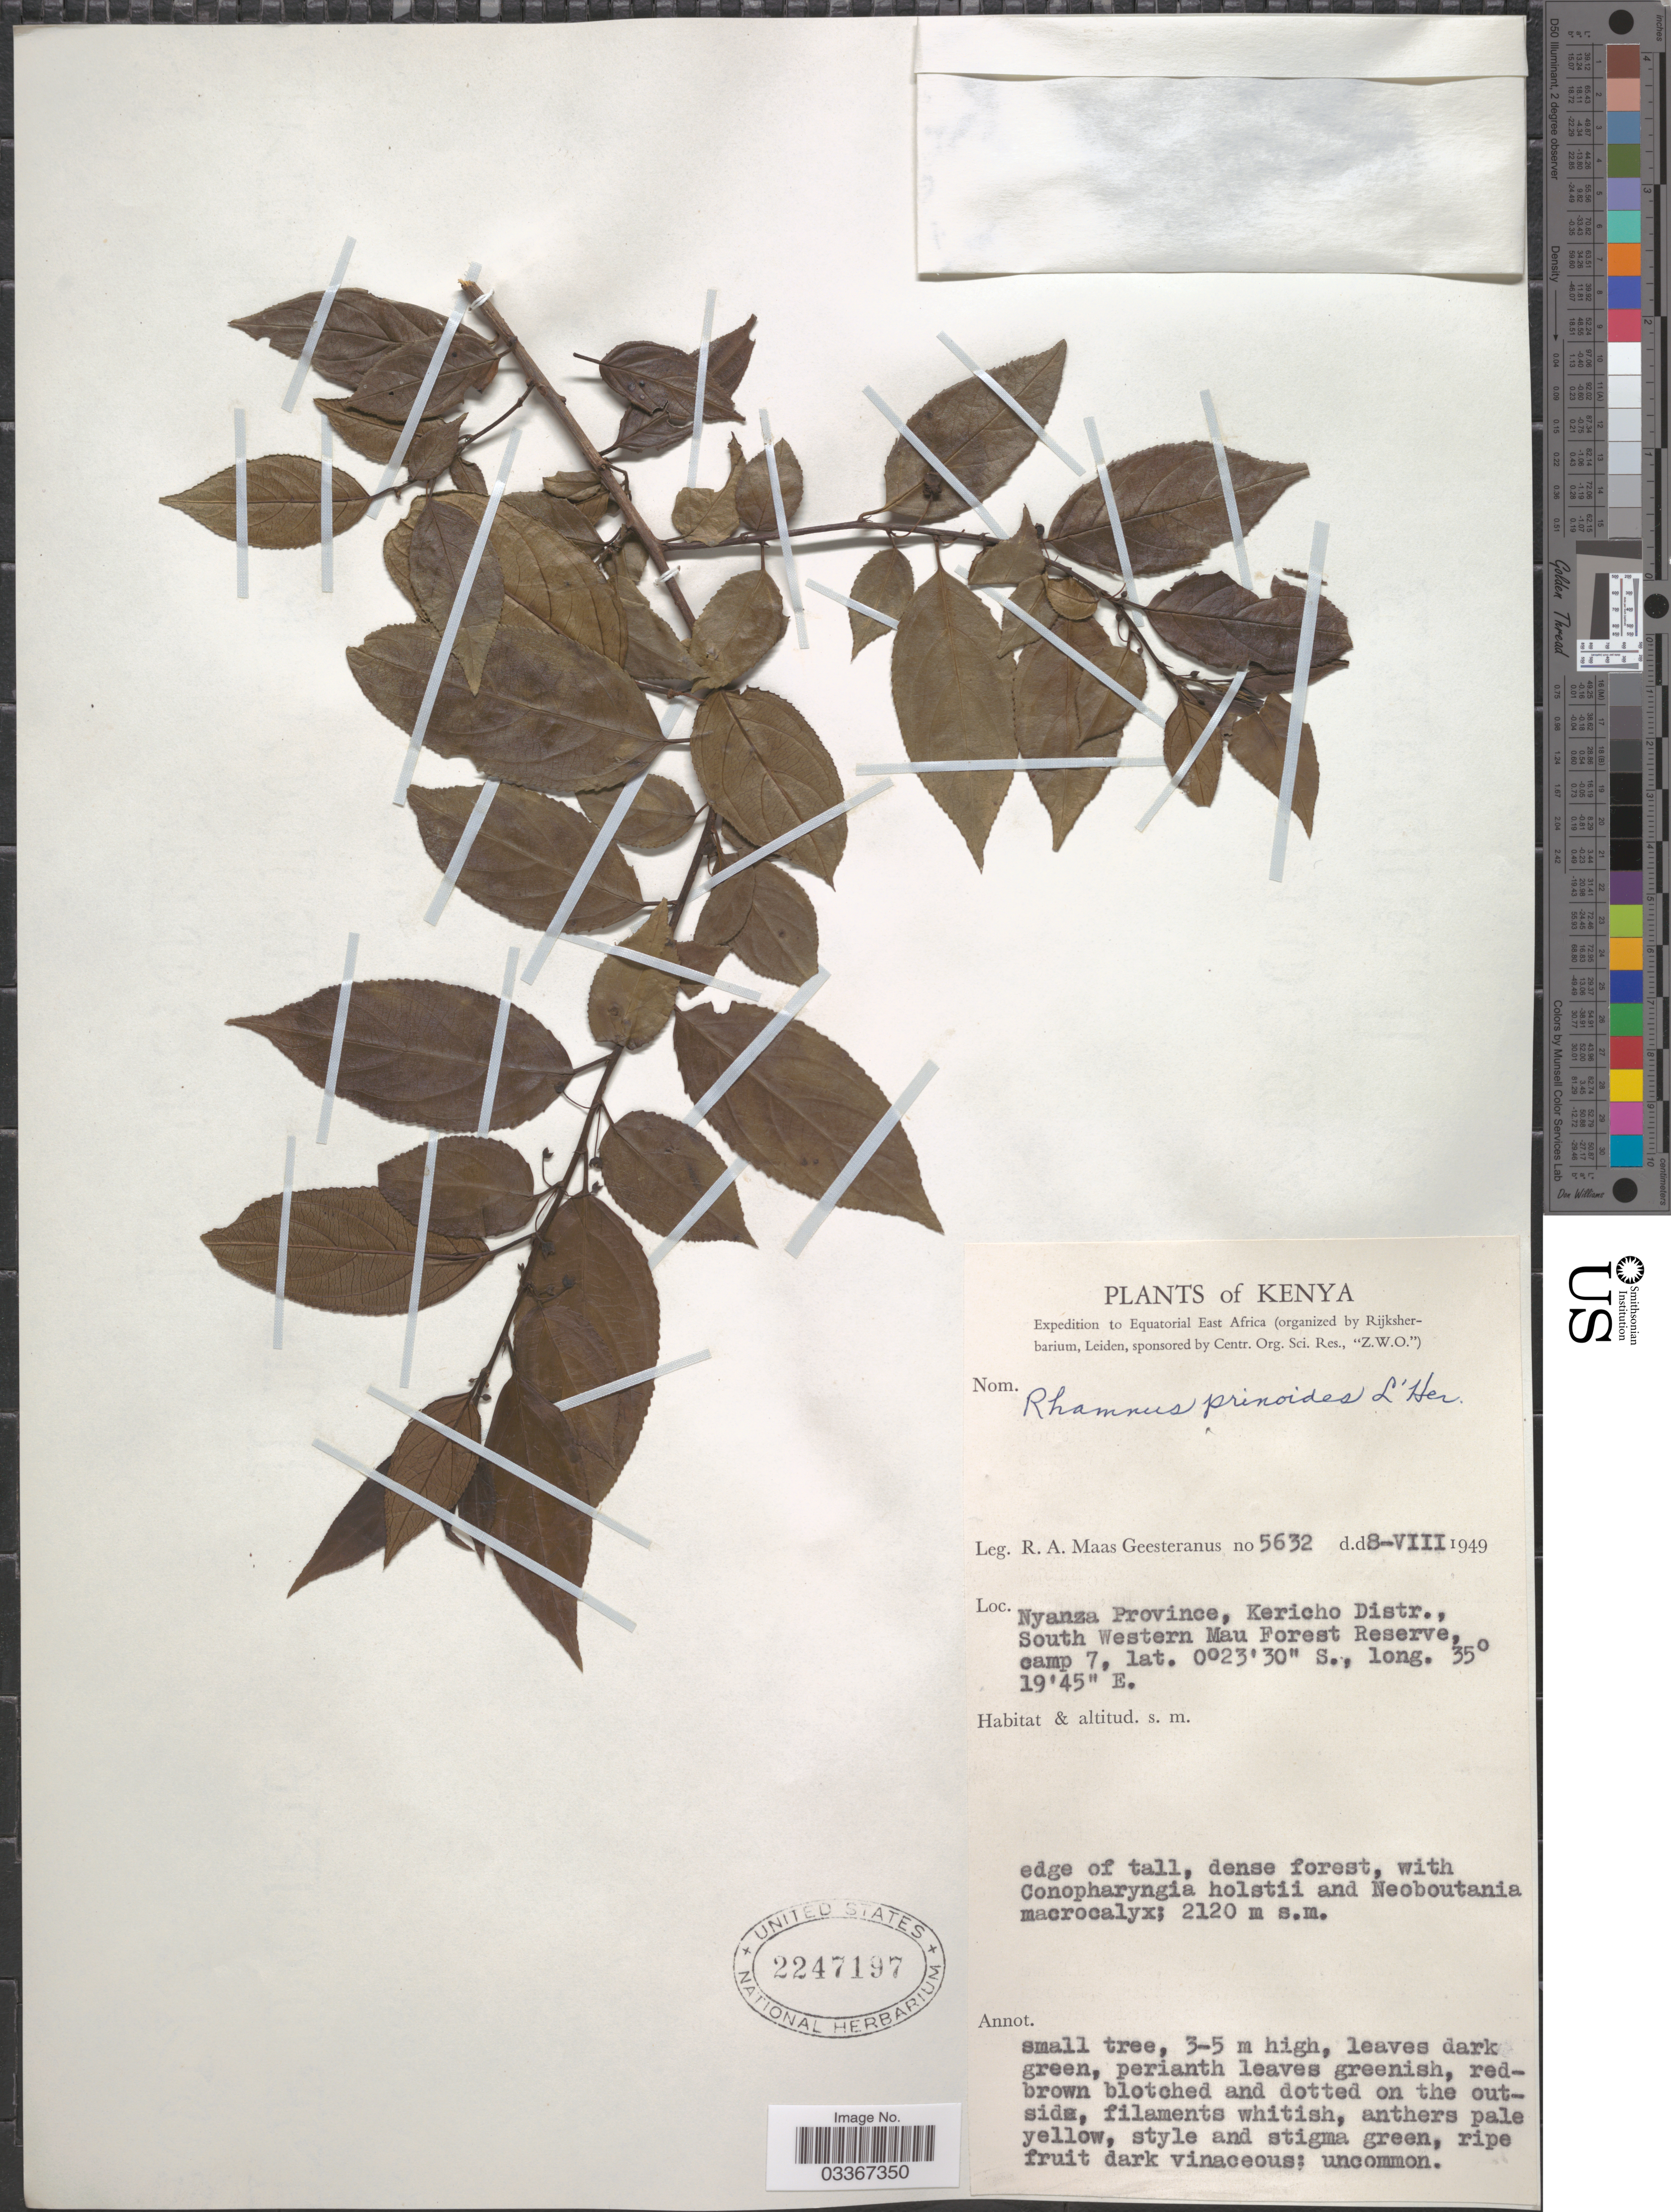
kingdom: Plantae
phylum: Tracheophyta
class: Magnoliopsida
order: Rosales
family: Rhamnaceae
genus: Rhamnus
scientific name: Rhamnus prinoides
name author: L'Hér.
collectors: R. A. Maas Geesteranus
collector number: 5632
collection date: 1949-08-08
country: Kenya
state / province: Kericho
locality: Equatorial East Africa. Nyanza Province, Kericho Distr., South Western Mau Forest Reserve, camp 7.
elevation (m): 2120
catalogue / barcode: US 2247197